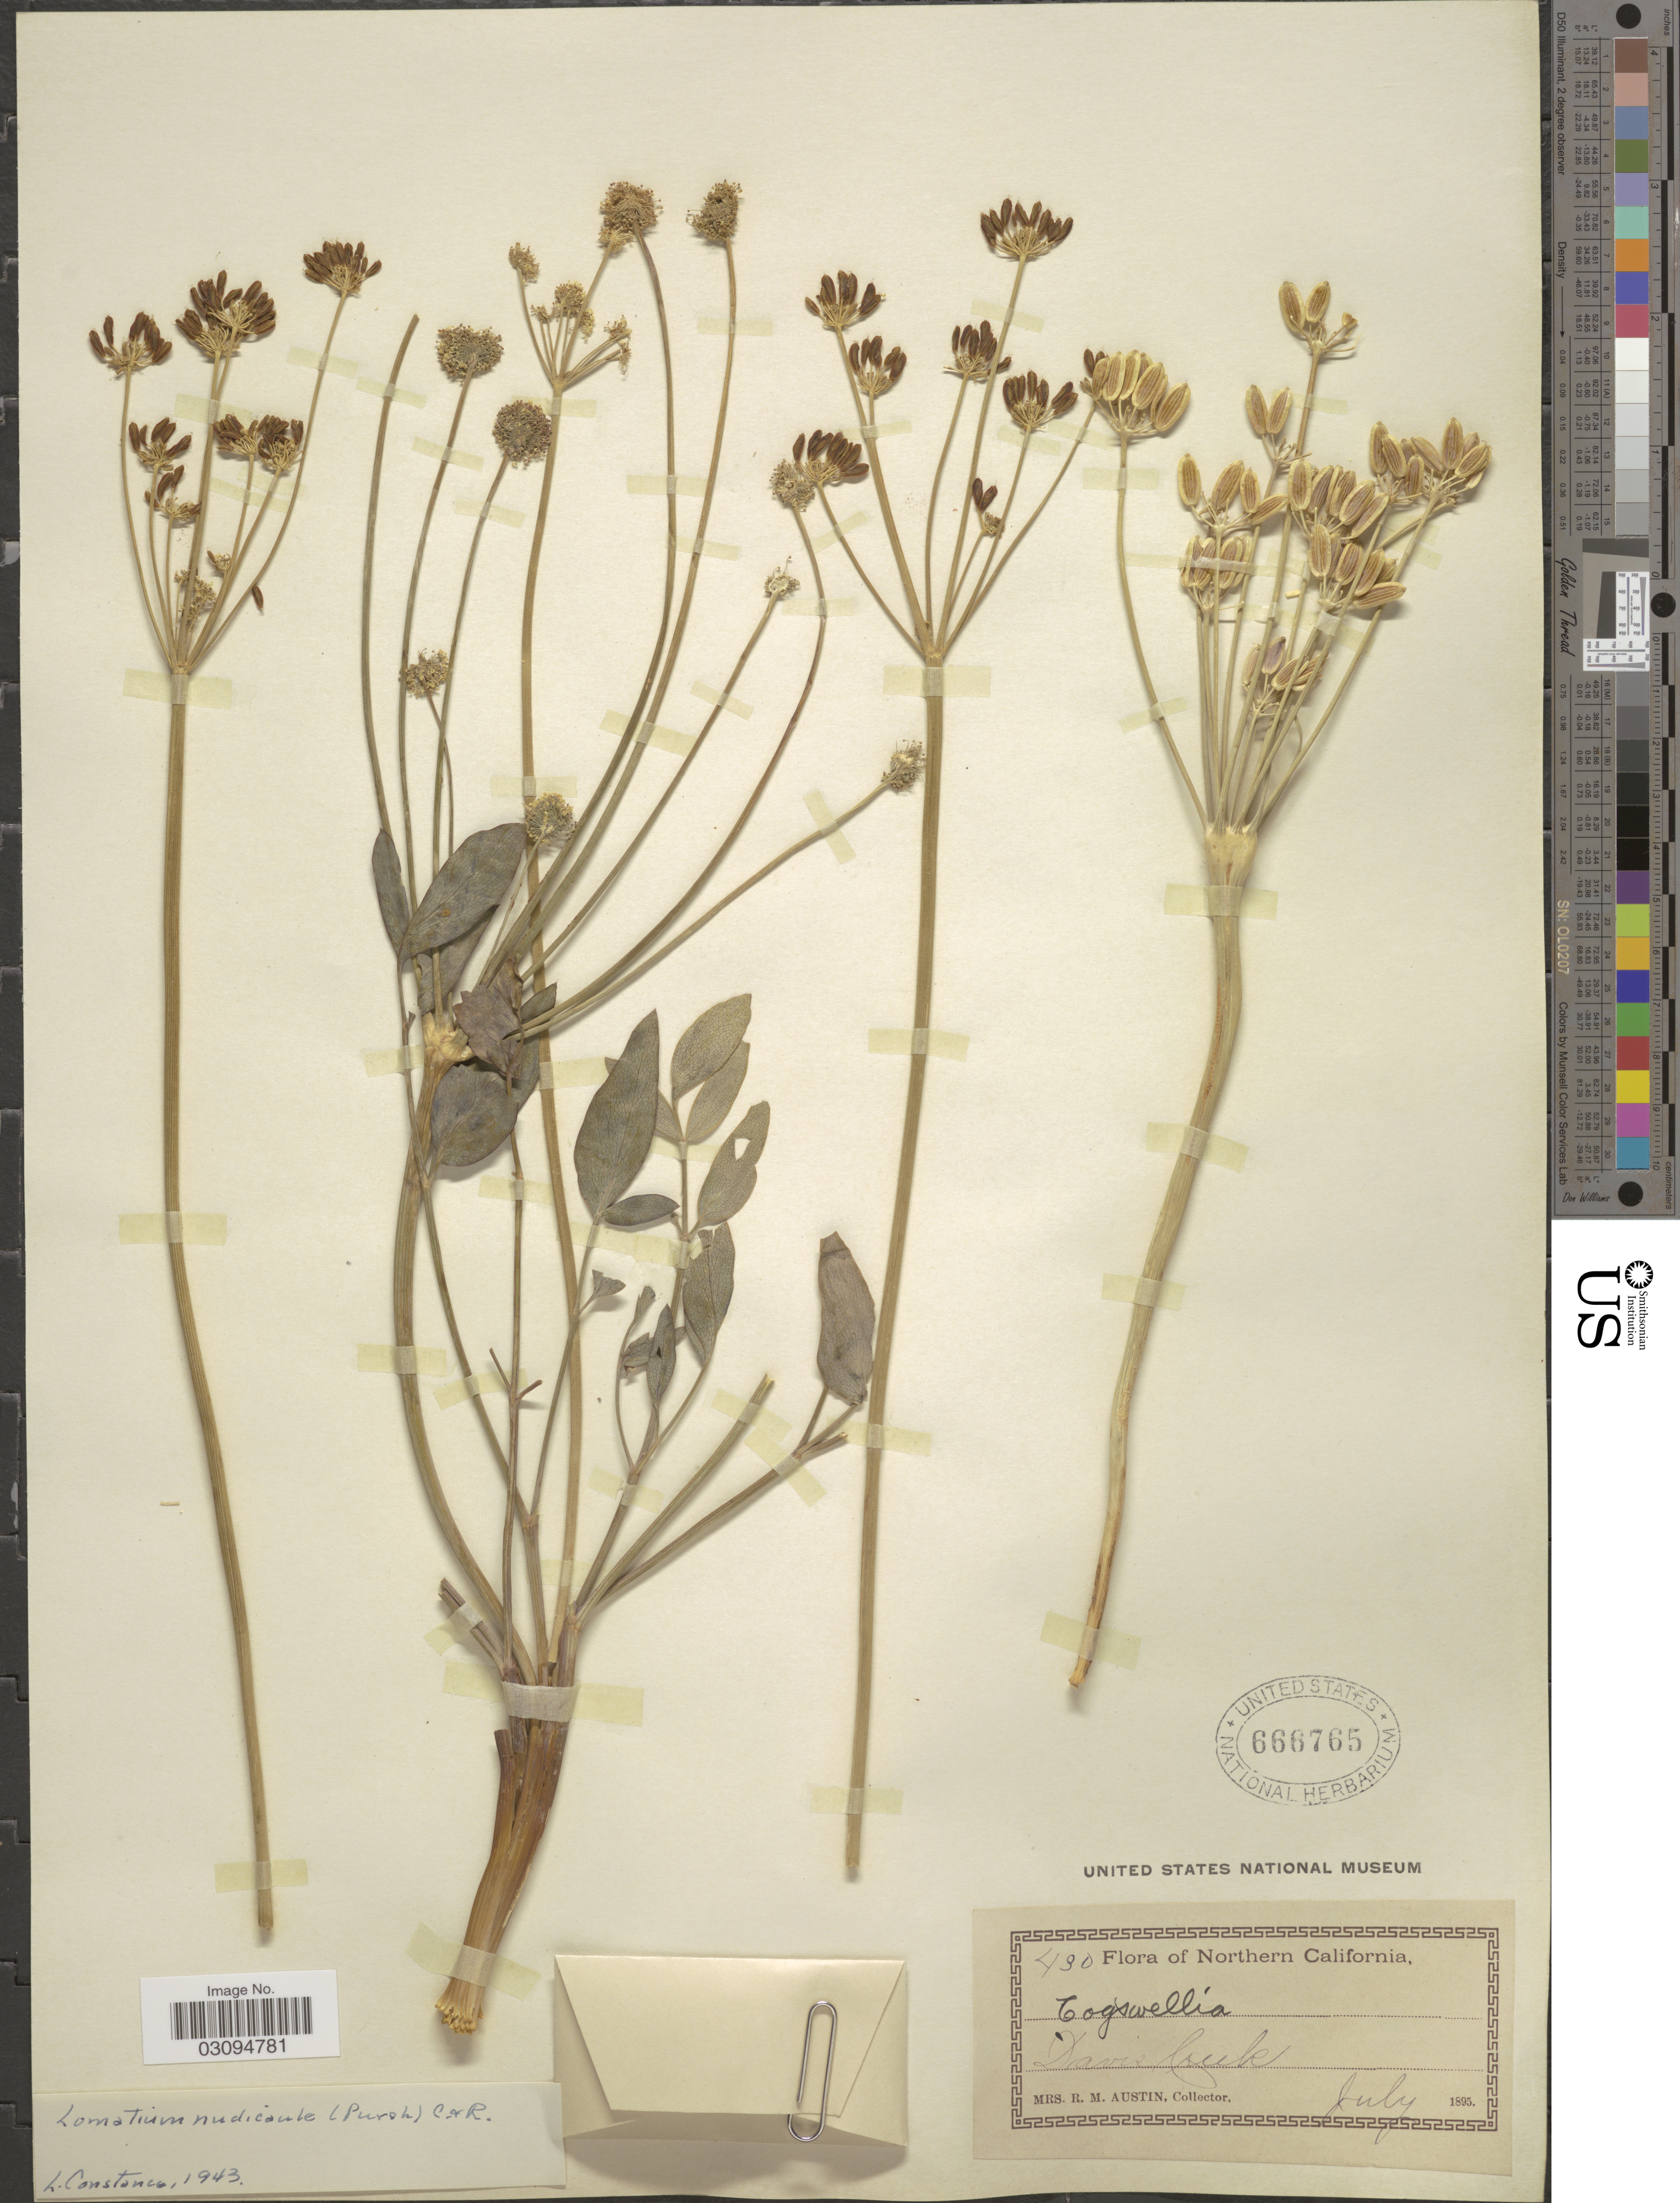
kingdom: Plantae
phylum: Tracheophyta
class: Magnoliopsida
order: Apiales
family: Apiaceae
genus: Lomatium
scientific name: Lomatium nudicaule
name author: (Pursh) J.M. Coult. & Rose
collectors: R. Austin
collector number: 490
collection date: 1895-07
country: United States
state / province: California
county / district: Modoc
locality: Northern California. Davis Creek.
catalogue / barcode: US 666765